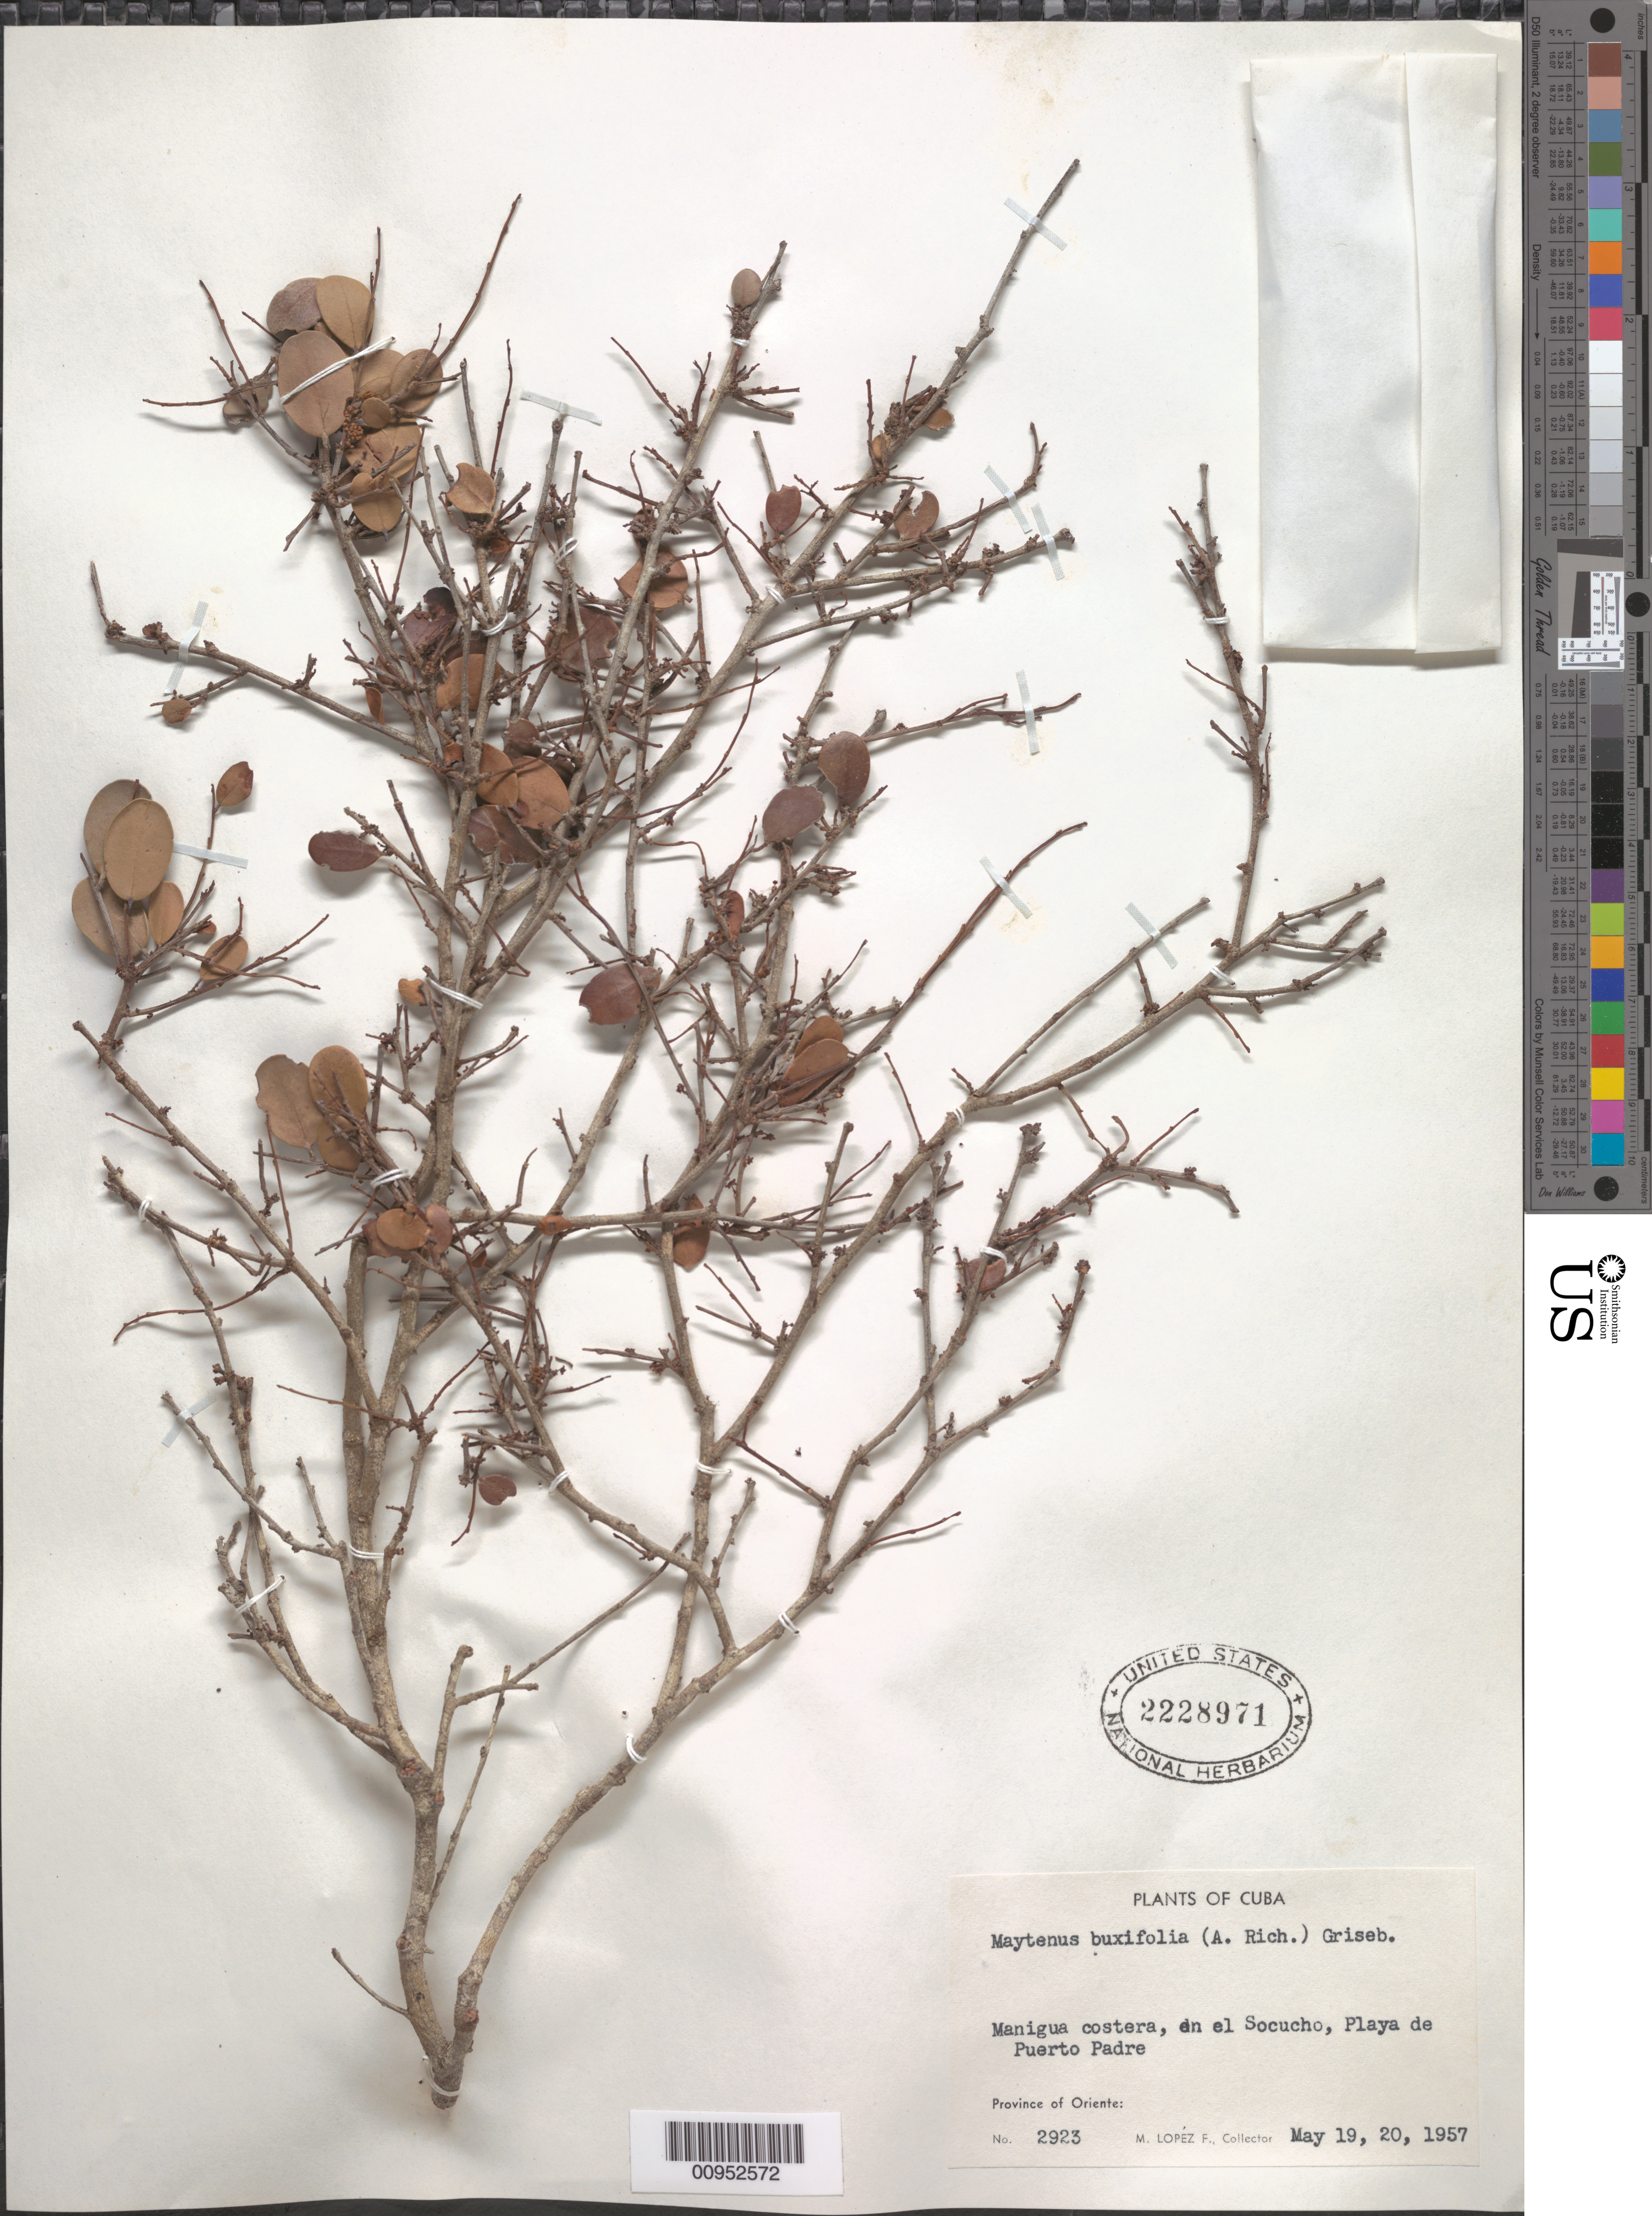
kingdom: Plantae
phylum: Tracheophyta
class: Magnoliopsida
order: Celastrales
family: Celastraceae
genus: Maytenus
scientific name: Maytenus buxifolia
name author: (A. Rich.) Griseb.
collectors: M. López Figueiras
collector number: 2923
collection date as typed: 19 May 1957 and 20 May 1957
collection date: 1957-05-19,1957-05-20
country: Cuba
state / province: Oriente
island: Cuba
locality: Socucho playa de Puerto Padre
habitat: Manigua costera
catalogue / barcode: US 2228971